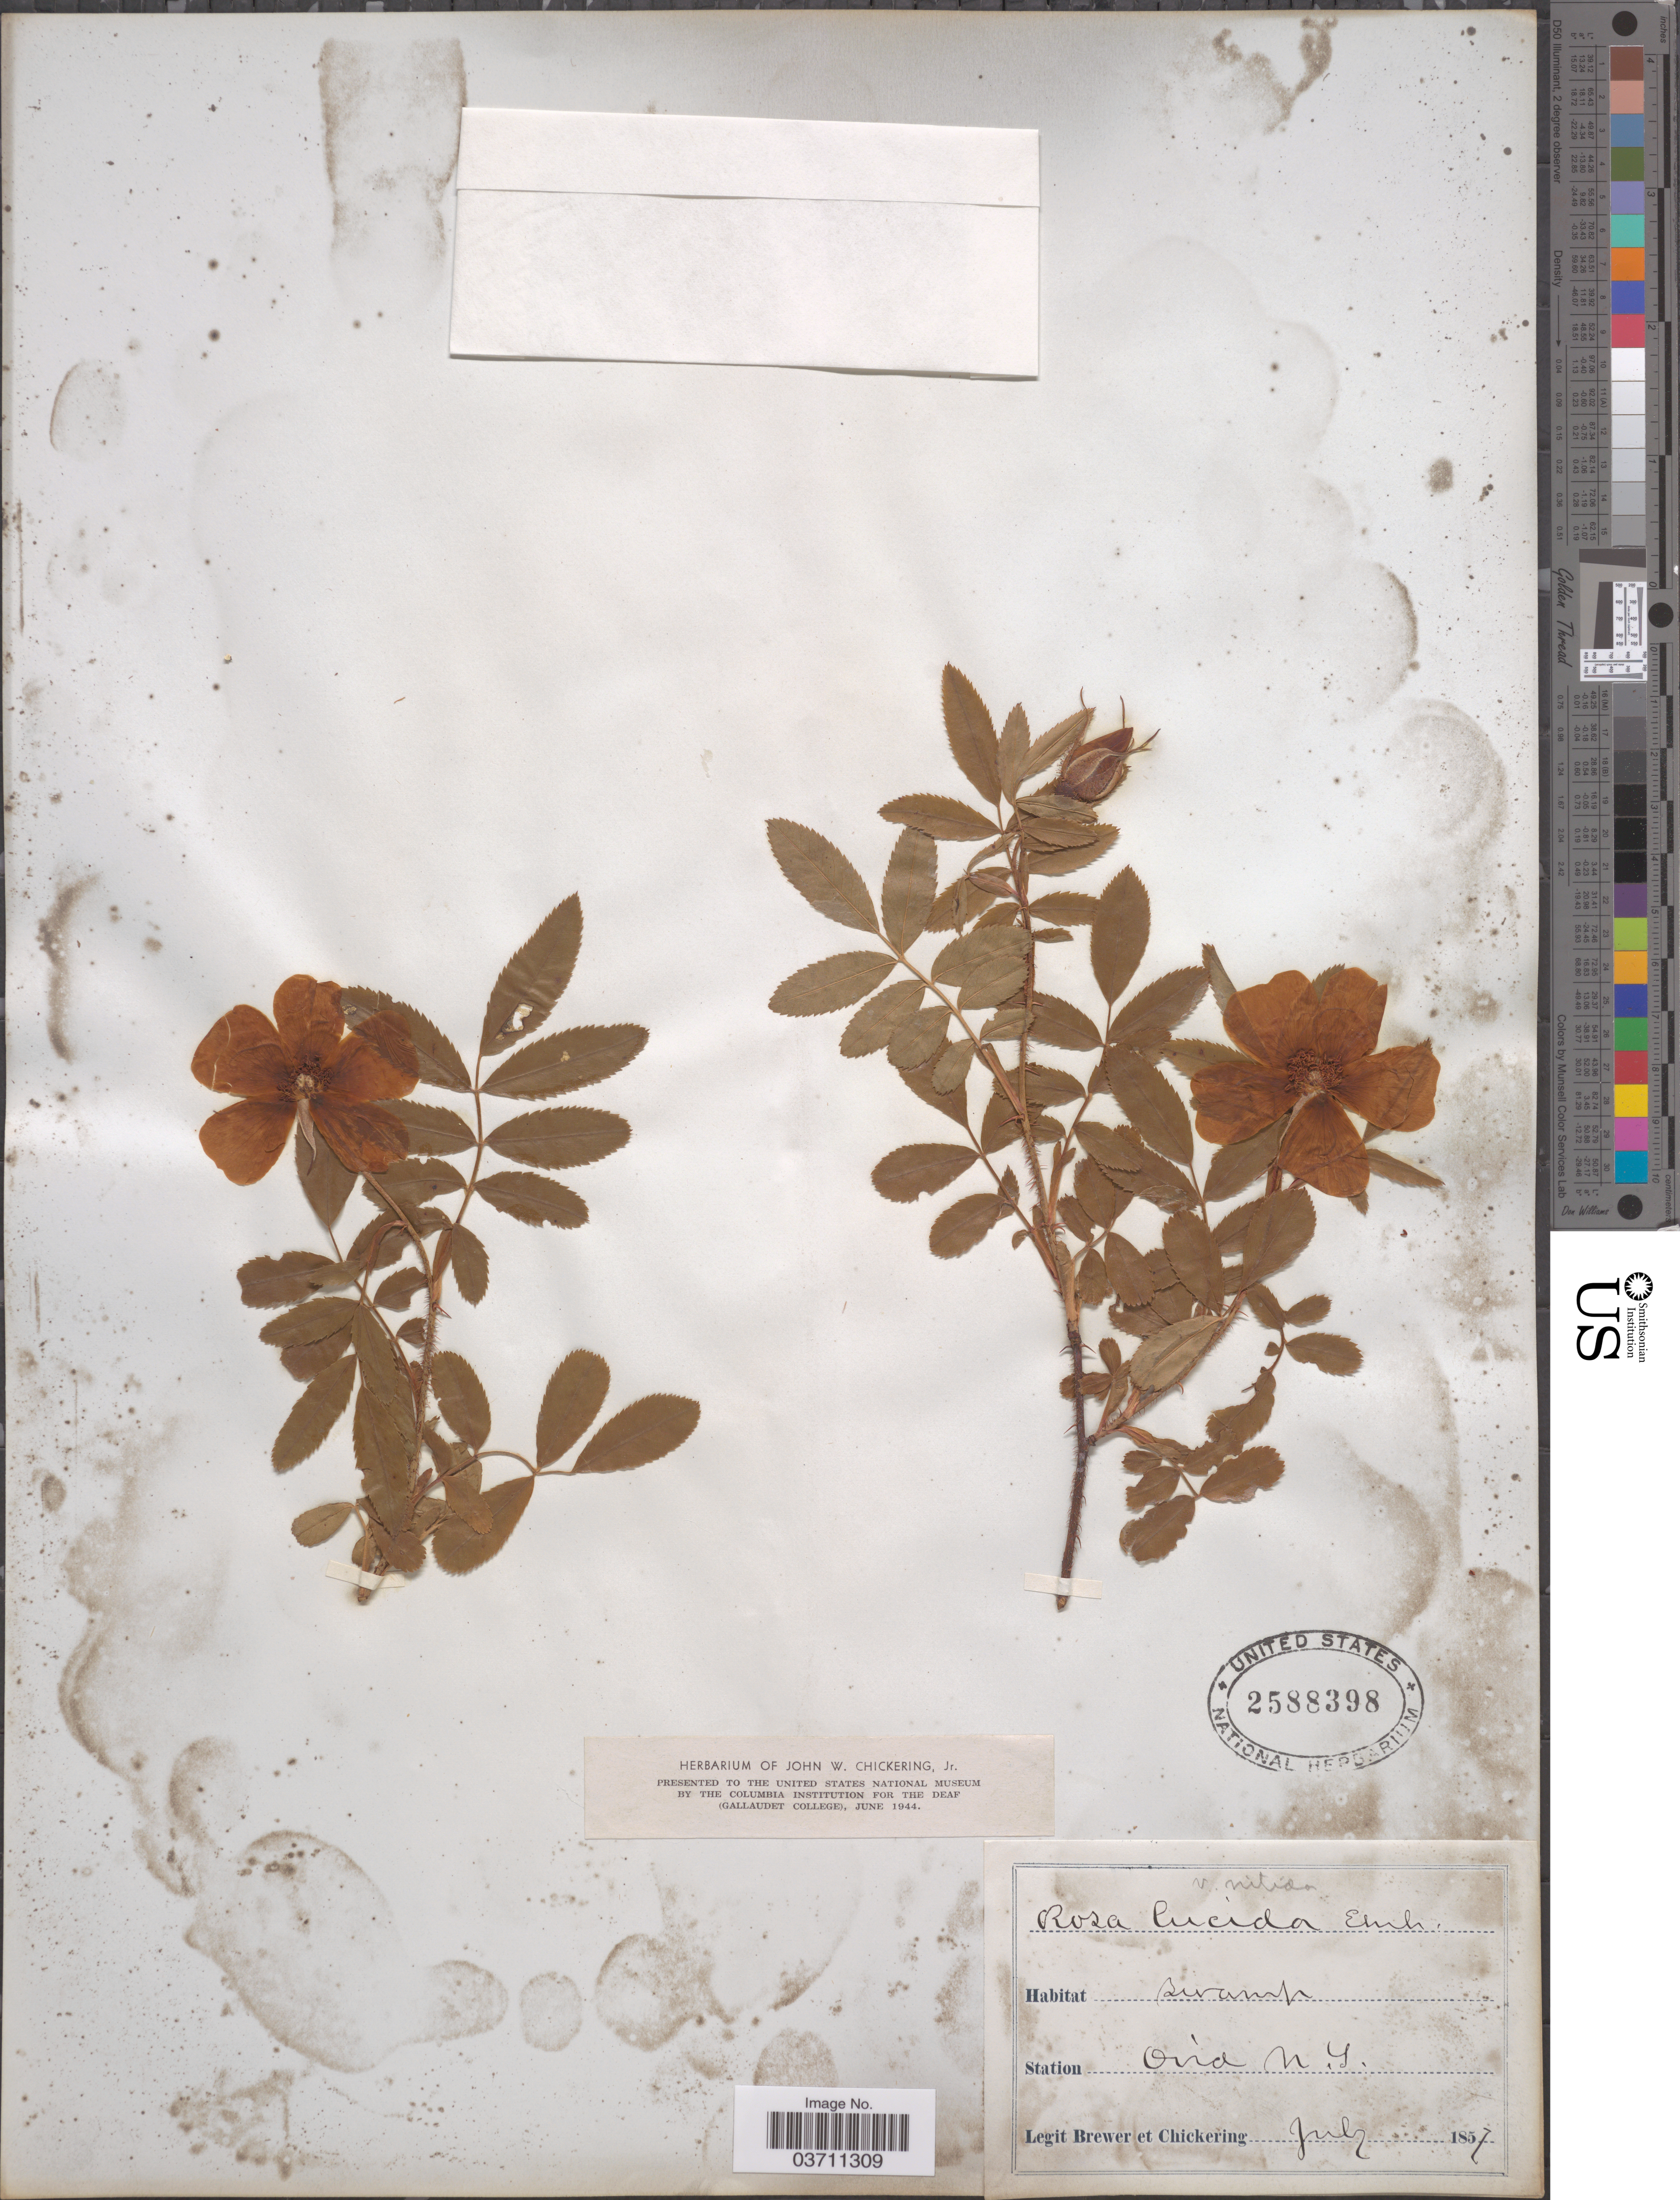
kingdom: Plantae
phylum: Tracheophyta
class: Magnoliopsida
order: Rosales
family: Rosaceae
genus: Rosa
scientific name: Rosa lucida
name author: Meehan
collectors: -. Brewer & J. Chickering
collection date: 1857-07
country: United States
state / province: New York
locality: Ovid.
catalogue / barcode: US 2588398